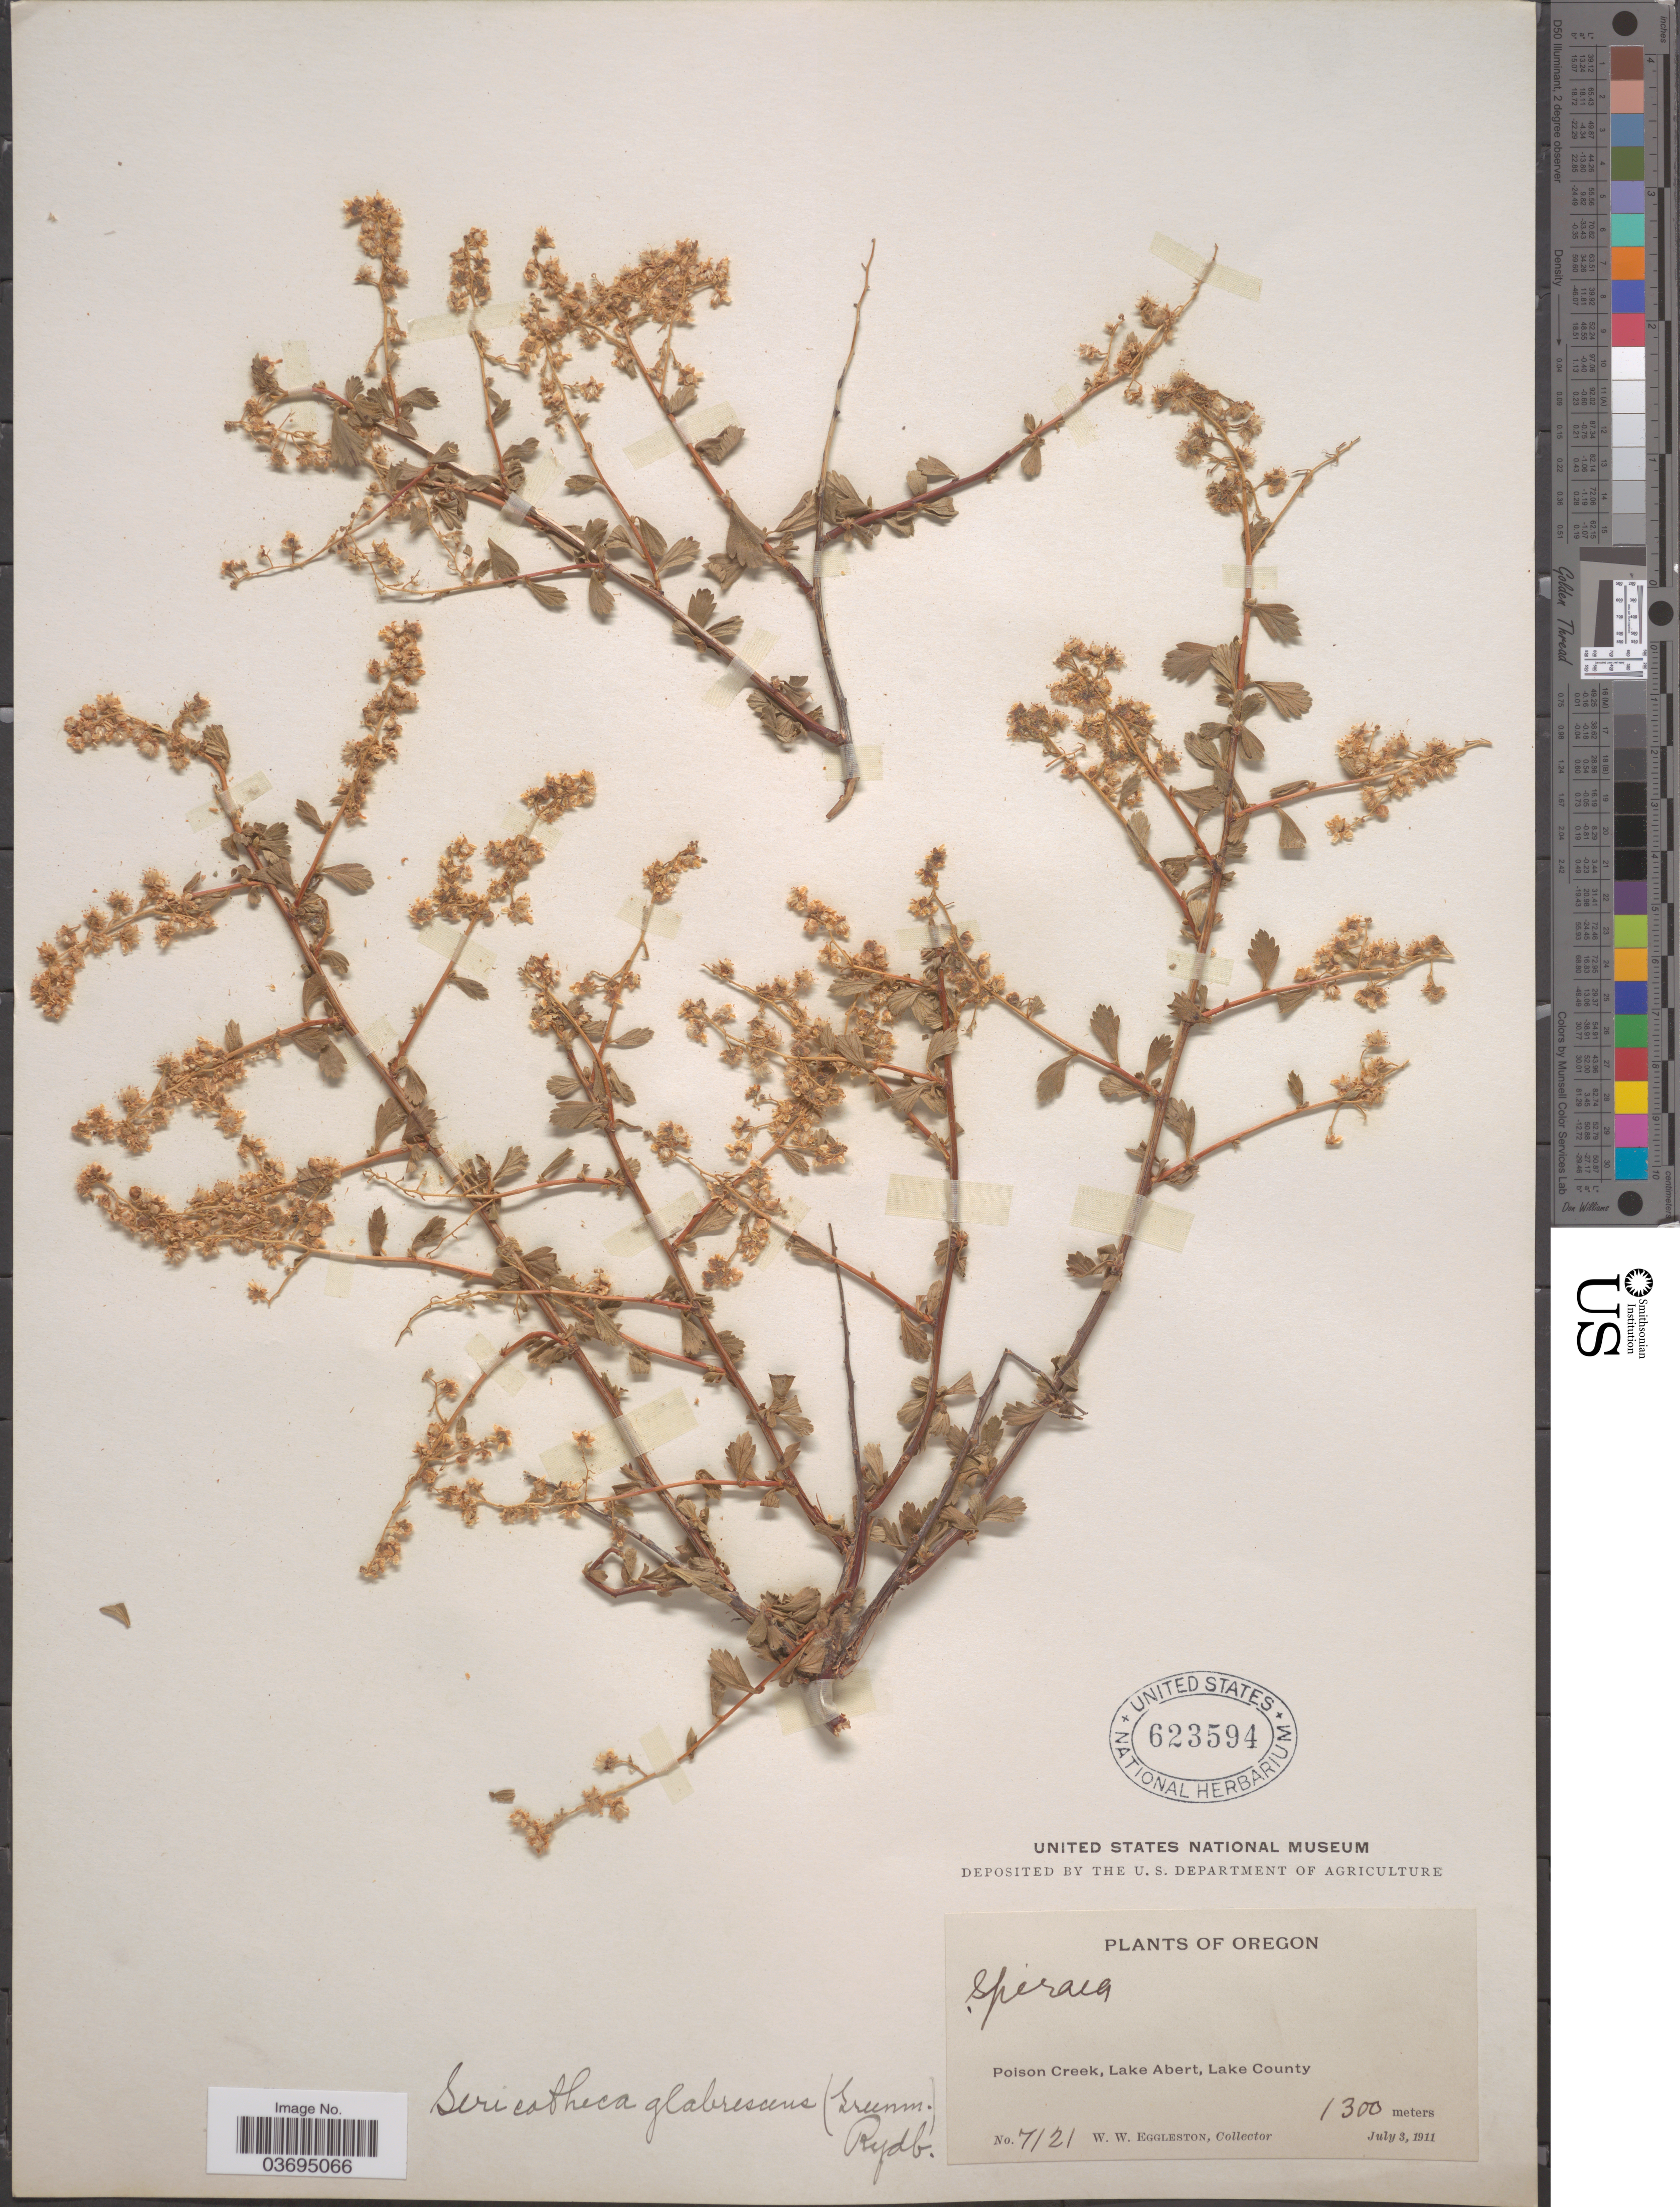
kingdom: Plantae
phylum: Tracheophyta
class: Magnoliopsida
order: Rosales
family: Rosaceae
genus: Holodiscus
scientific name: Holodiscus discolor var. glabrescens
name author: (Greenm.) Jeps.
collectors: W. W. Eggleston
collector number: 7121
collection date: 1911-07-03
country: United States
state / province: Oregon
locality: Poison Creek, Lake Abert, Lake County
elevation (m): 1300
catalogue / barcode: US 623594